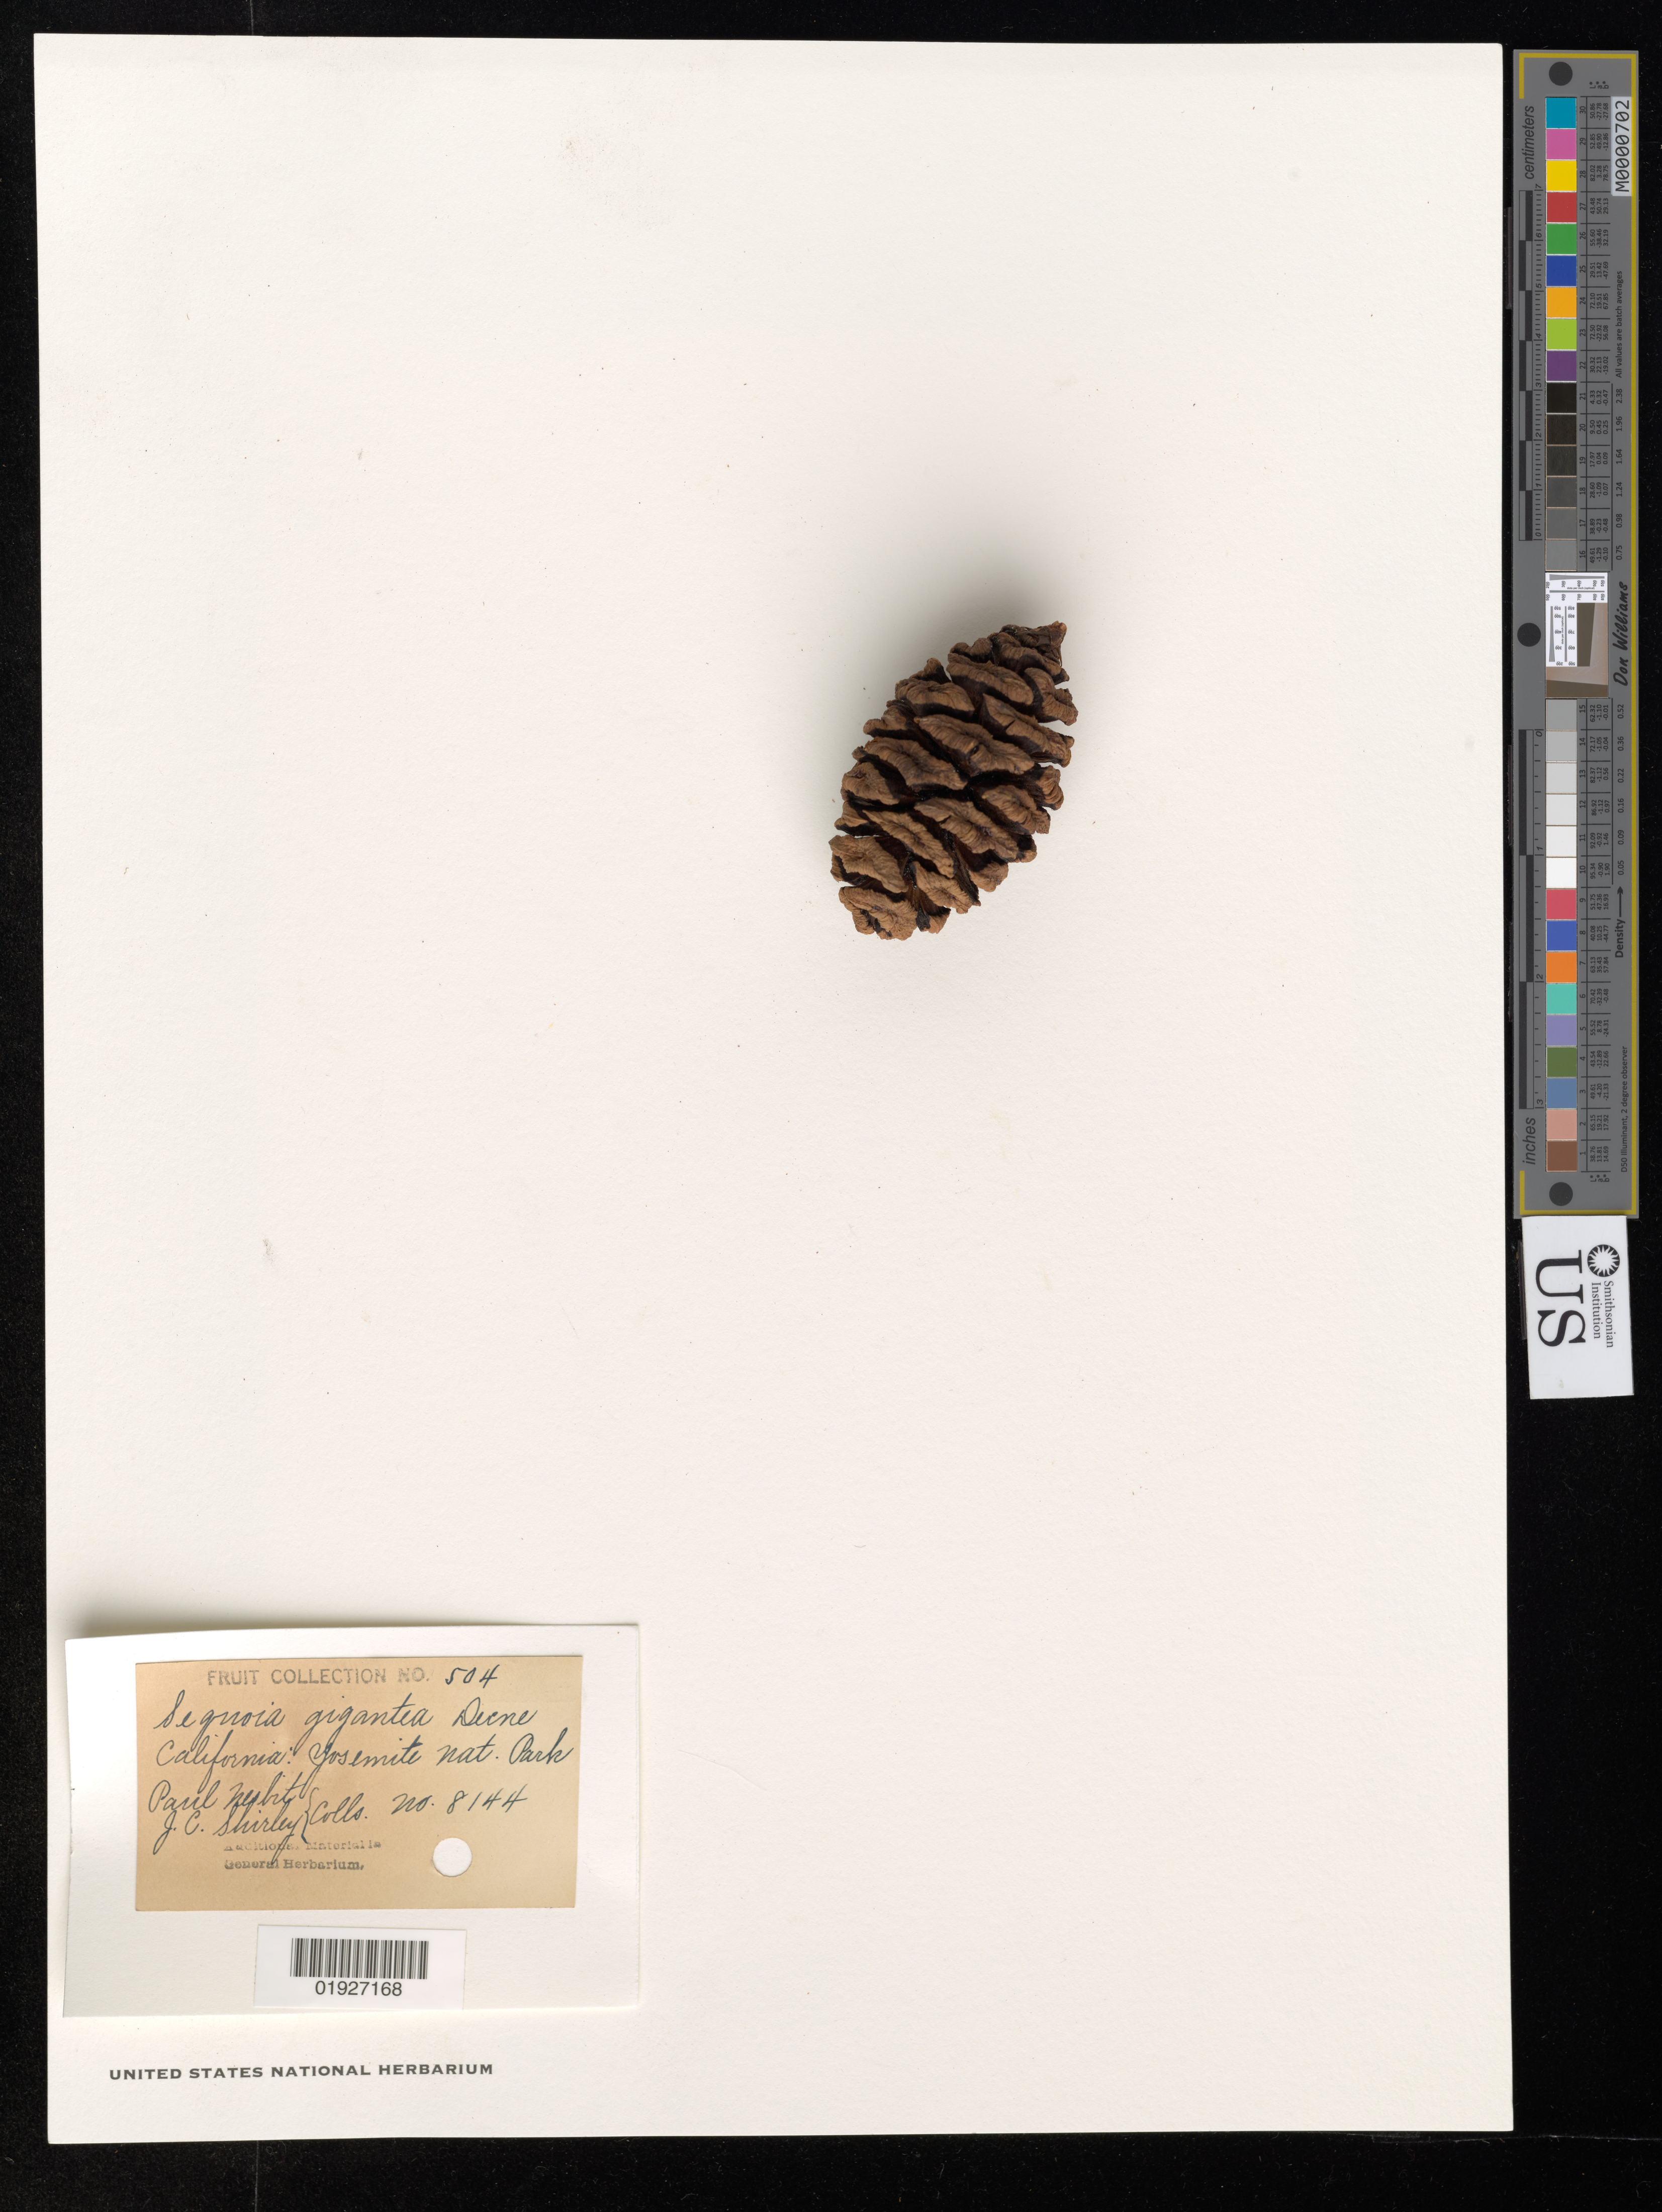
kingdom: Plantae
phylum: Tracheophyta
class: Pinopsida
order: Pinales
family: Cupressaceae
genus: Sequoia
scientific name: Sequoia gigantea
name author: (Lindl.) Decne.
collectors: J. Shirley & P. Nesbit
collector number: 8144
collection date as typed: Transcribed d/m/y: 25/6/35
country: United States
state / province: California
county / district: Mariposa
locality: Yosemite Nat'l Park